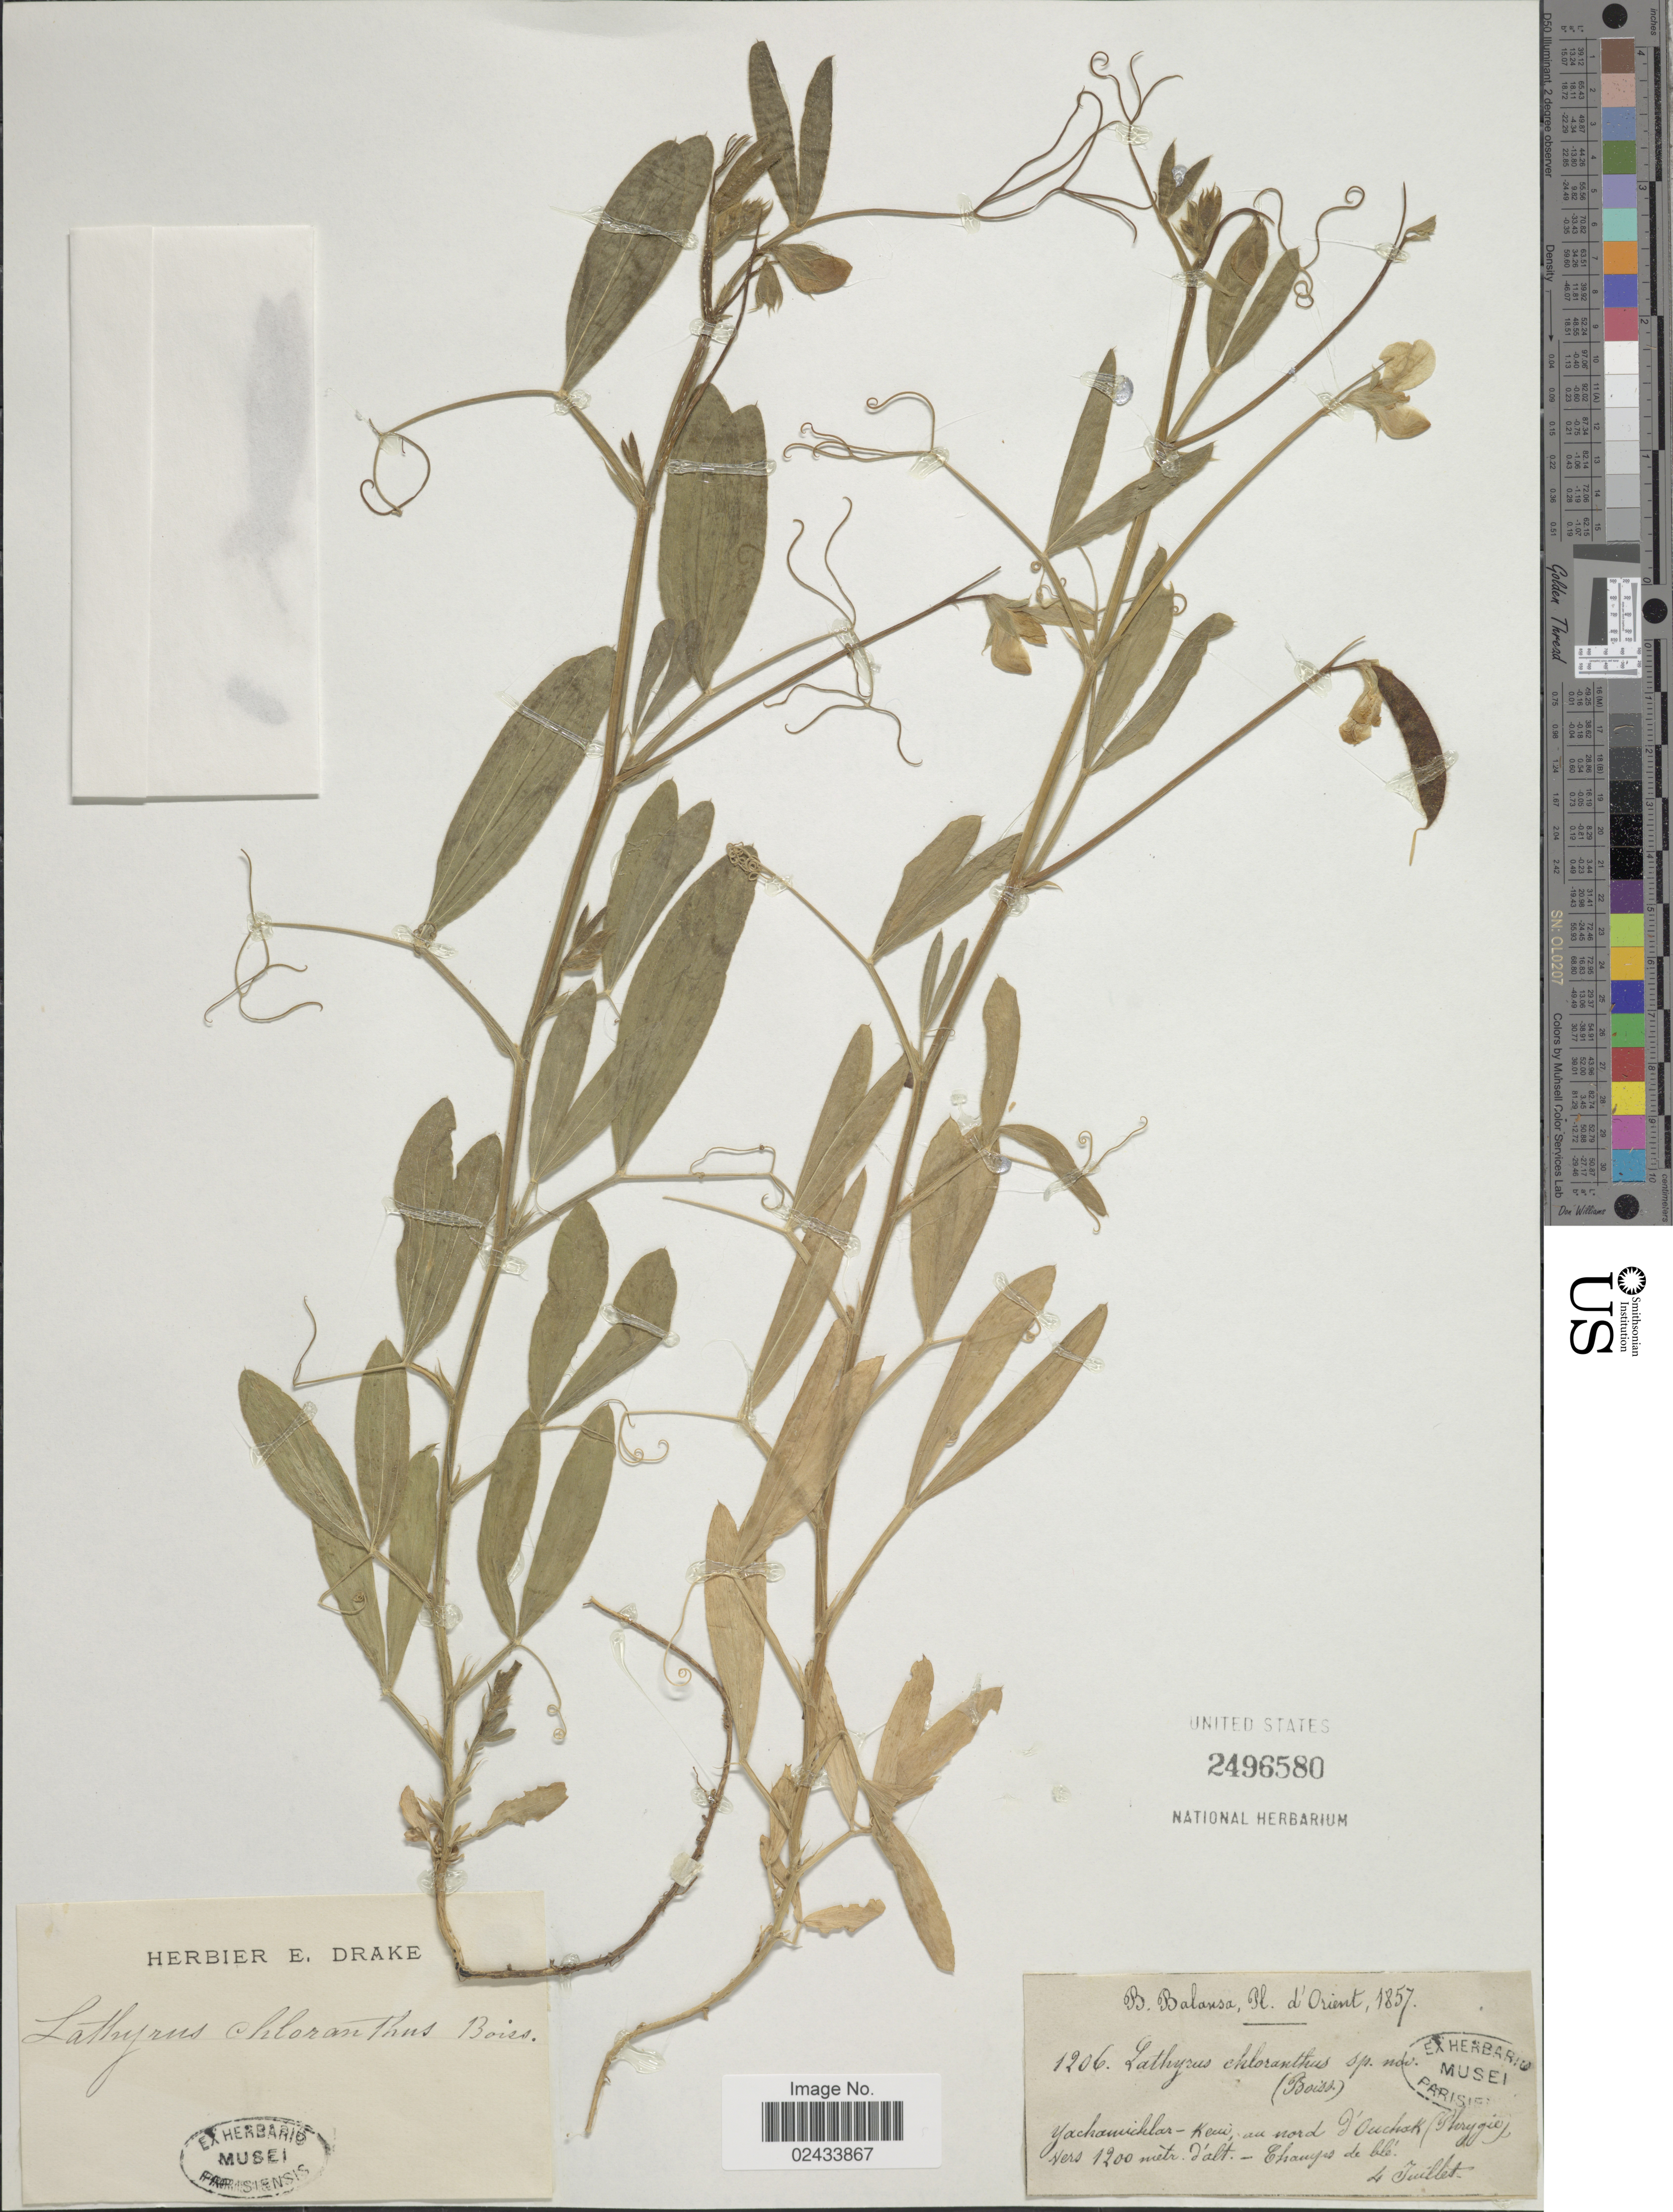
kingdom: Plantae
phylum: Tracheophyta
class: Magnoliopsida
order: Fabales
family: Fabaceae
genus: Lathyrus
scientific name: Lathyrus chloranthus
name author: Boiss. & Balansa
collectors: B. Balansa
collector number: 1206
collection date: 1857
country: Turkey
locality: D'Orient, Yachanuchlar - kew, au nord d'Ouchok (Phrygie) [interpreted]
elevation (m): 1200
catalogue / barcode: US 2496580